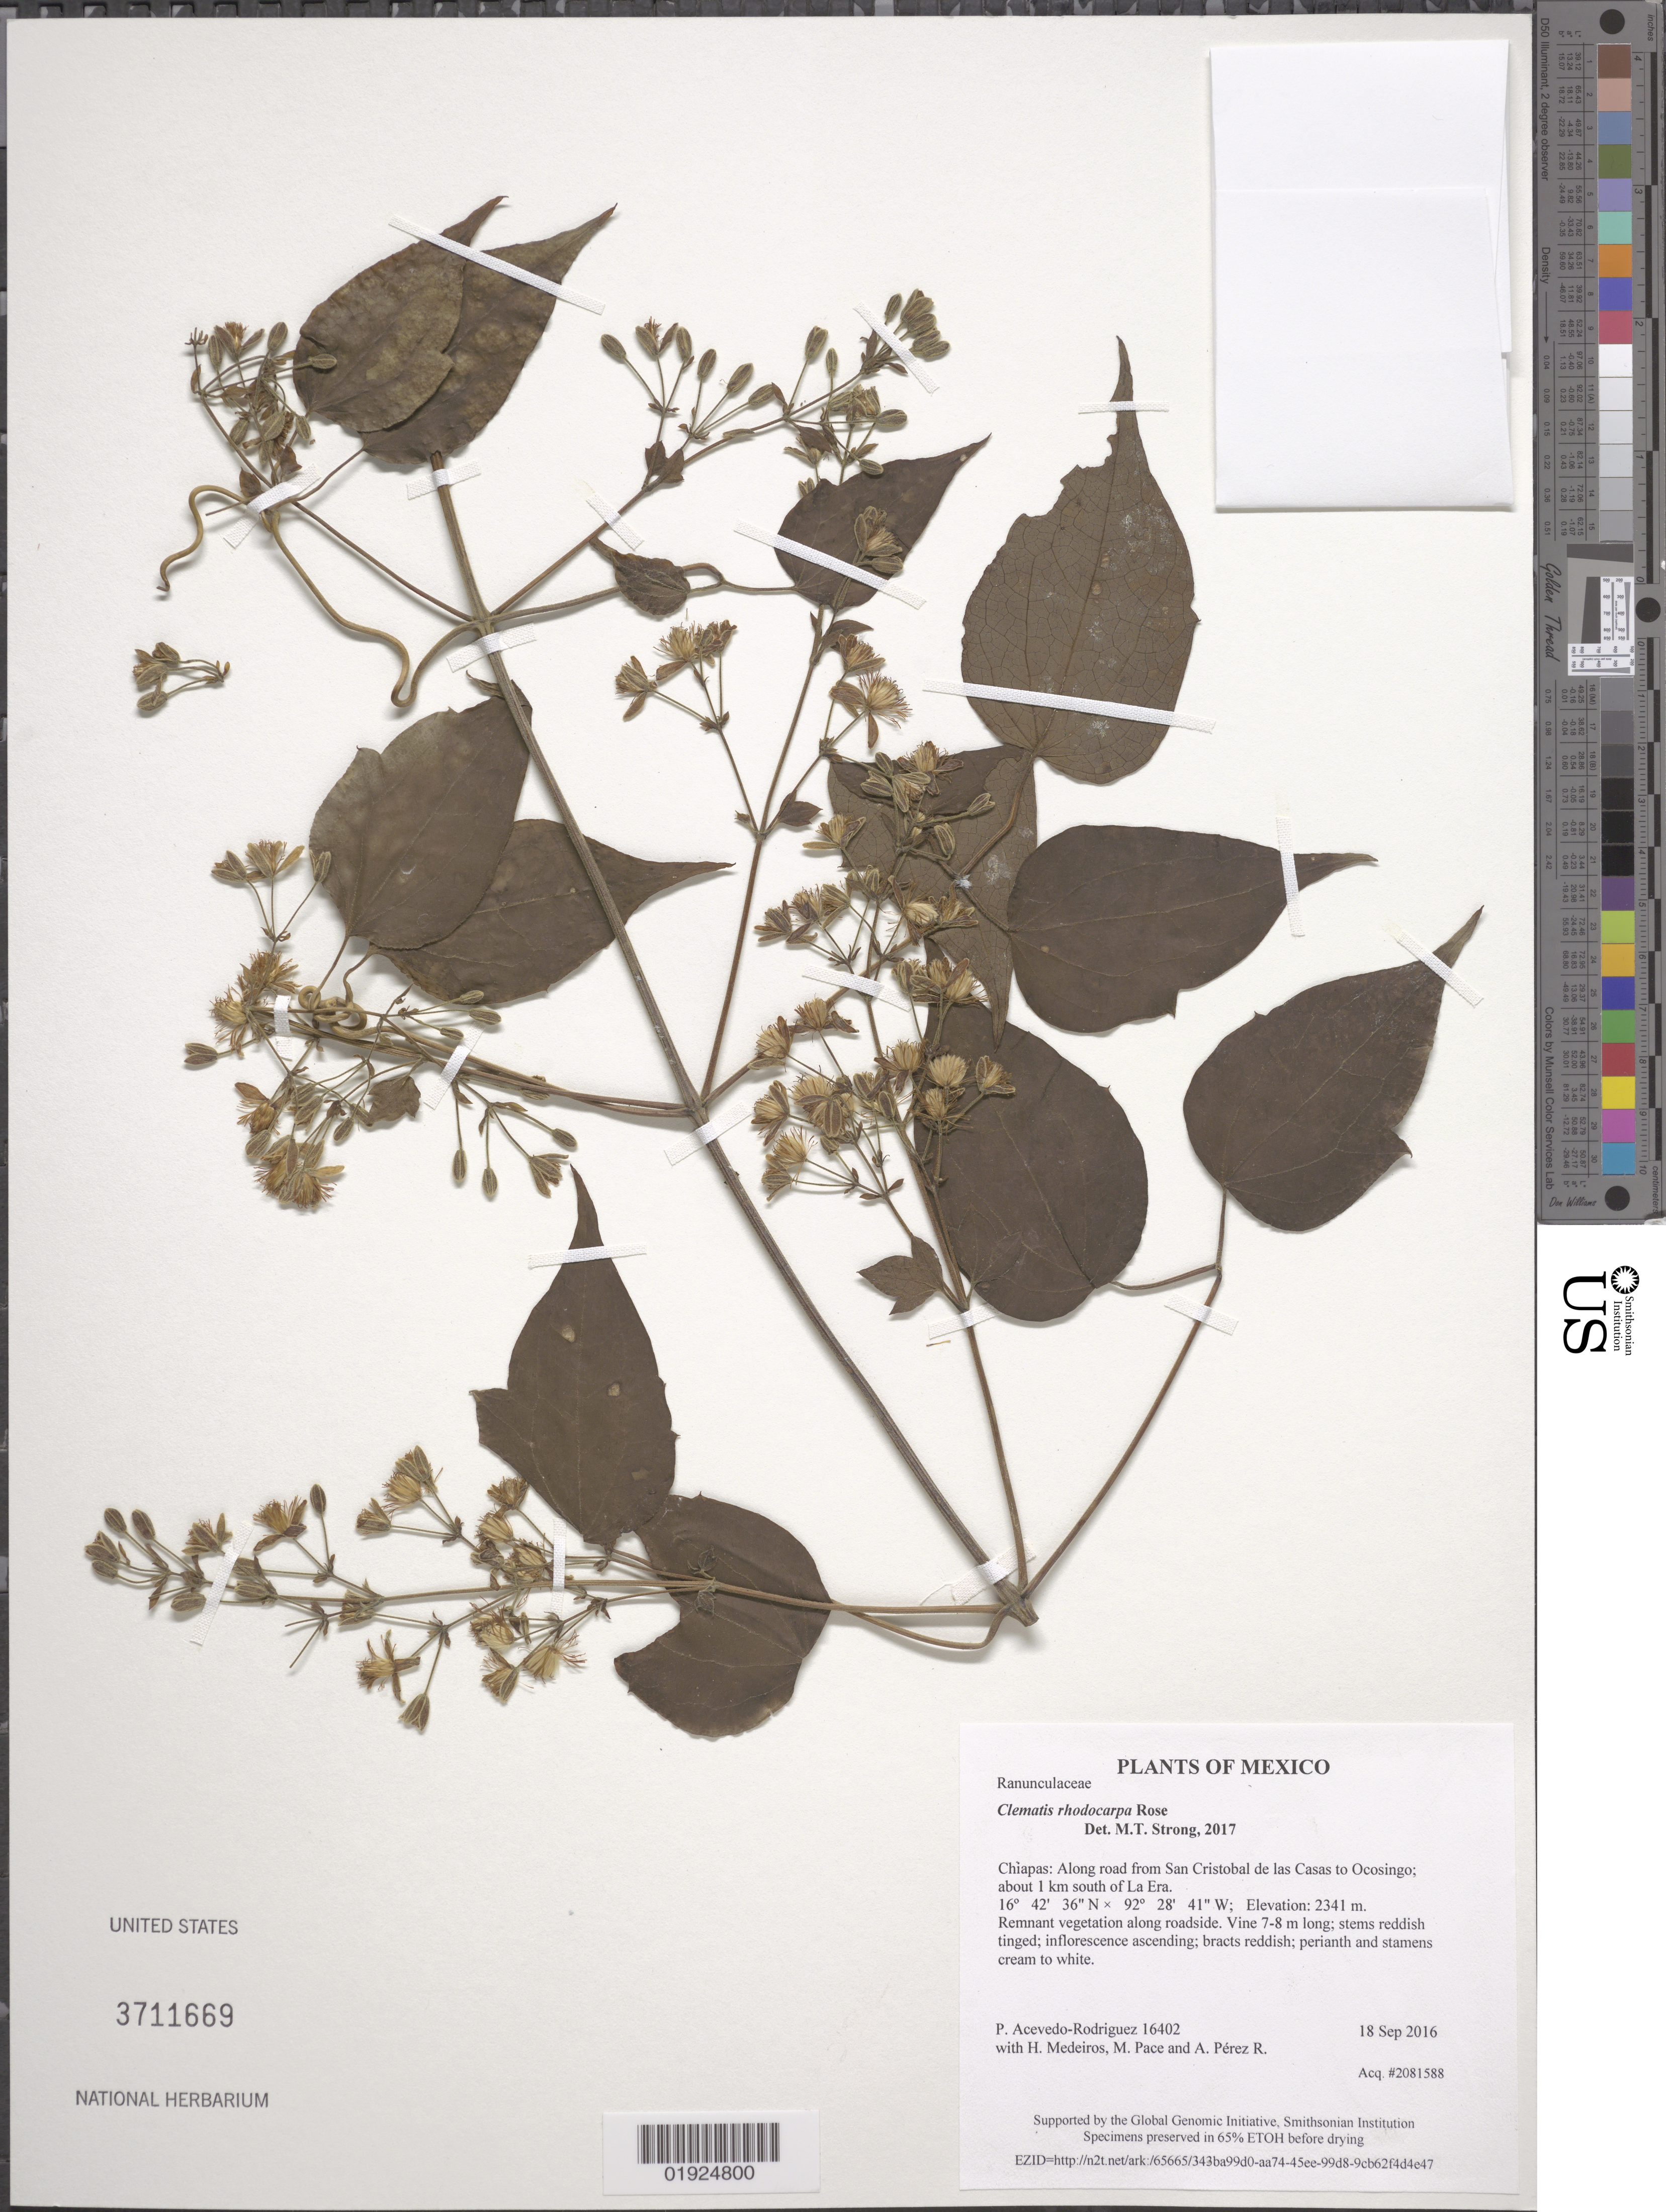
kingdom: Plantae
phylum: Tracheophyta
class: Magnoliopsida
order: Ranunculales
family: Ranunculaceae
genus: Clematis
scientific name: Clematis rhodocarpa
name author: Rose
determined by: Strong, M. T., (US), Smithsonian Institution - National Museum of Natural History (UNITED STATES)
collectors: P. Acevedo-Rodr., H. Medeiros, M. R. Pace & A. Pérez R.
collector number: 16402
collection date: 2016-09-18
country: Mexico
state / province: Chiapas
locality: Along road from San Cristobal de las Casas to Ocosingo; about 1 km south of La Era.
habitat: remnant vegetation along roadside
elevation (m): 2341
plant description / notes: US, NY, K, MO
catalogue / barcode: US 3711669